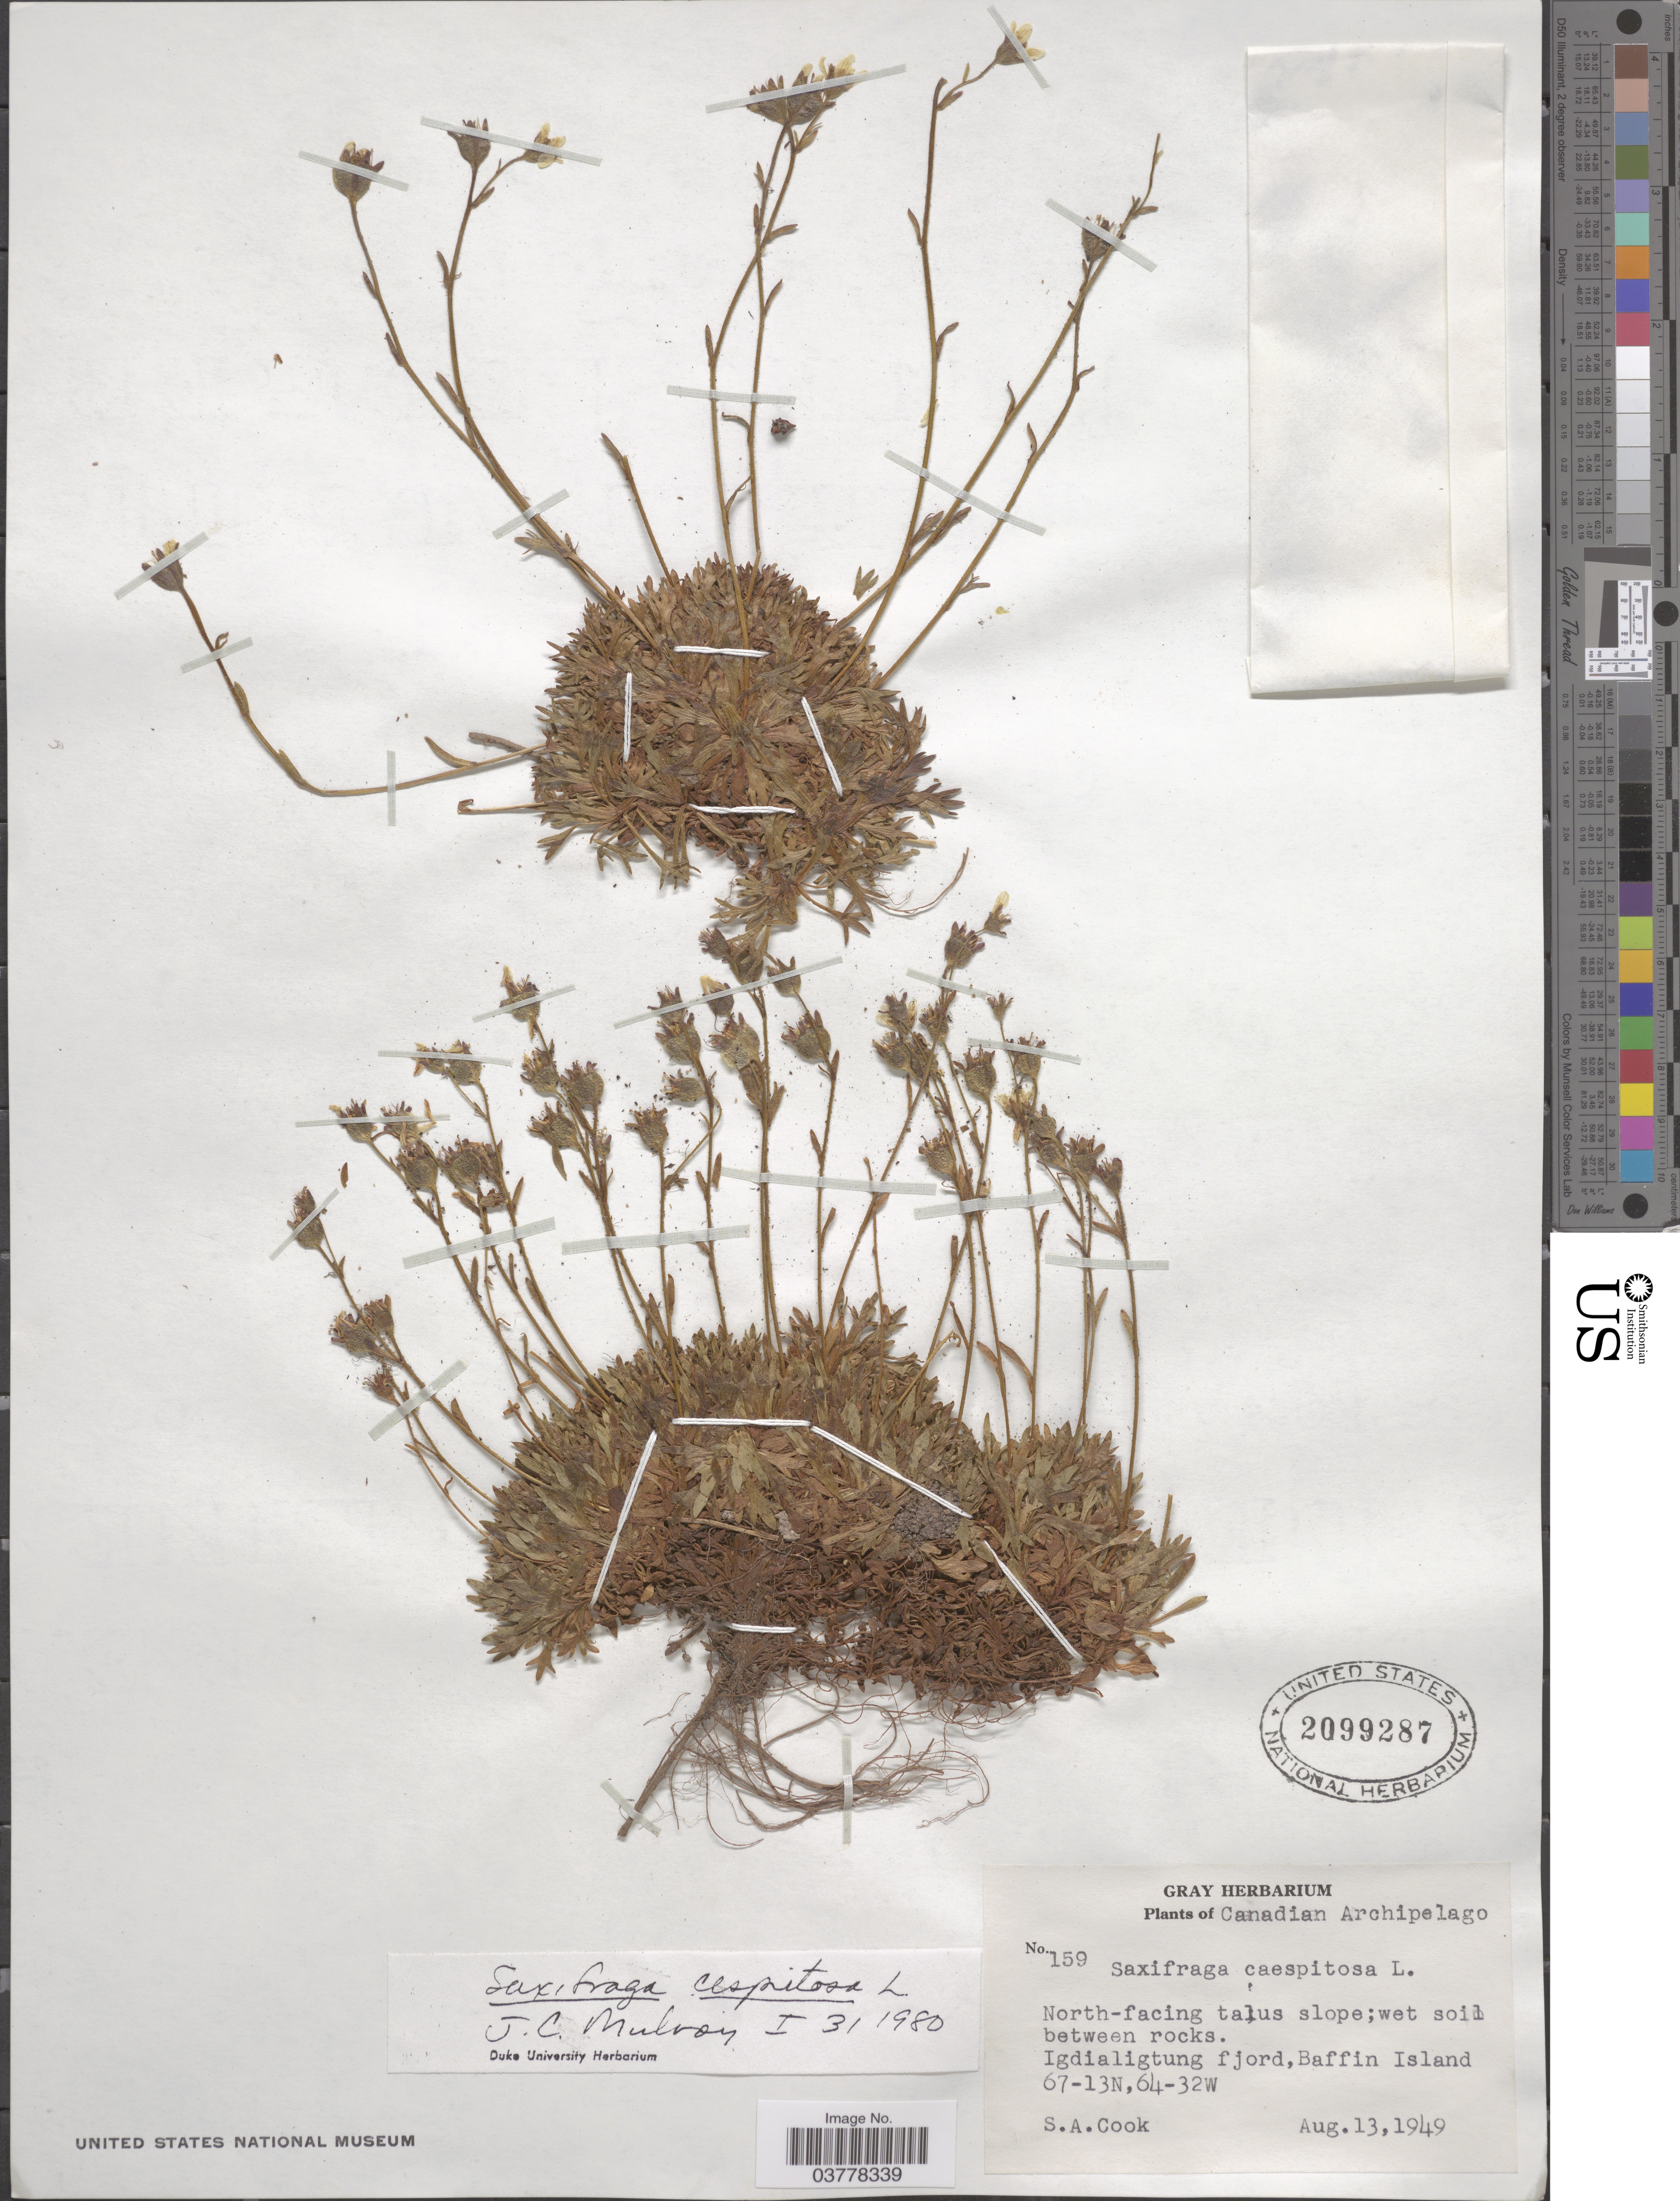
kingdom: Plantae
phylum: Tracheophyta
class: Magnoliopsida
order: Saxifragales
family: Saxifragaceae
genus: Saxifraga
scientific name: Saxifraga caespitosa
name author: L.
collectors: S. A. Cook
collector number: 159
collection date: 1949-08-13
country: Canada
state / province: Nunavut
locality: Canadian Archipelago. Igdialigtung fjord, Baffin Island.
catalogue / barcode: US 2099287